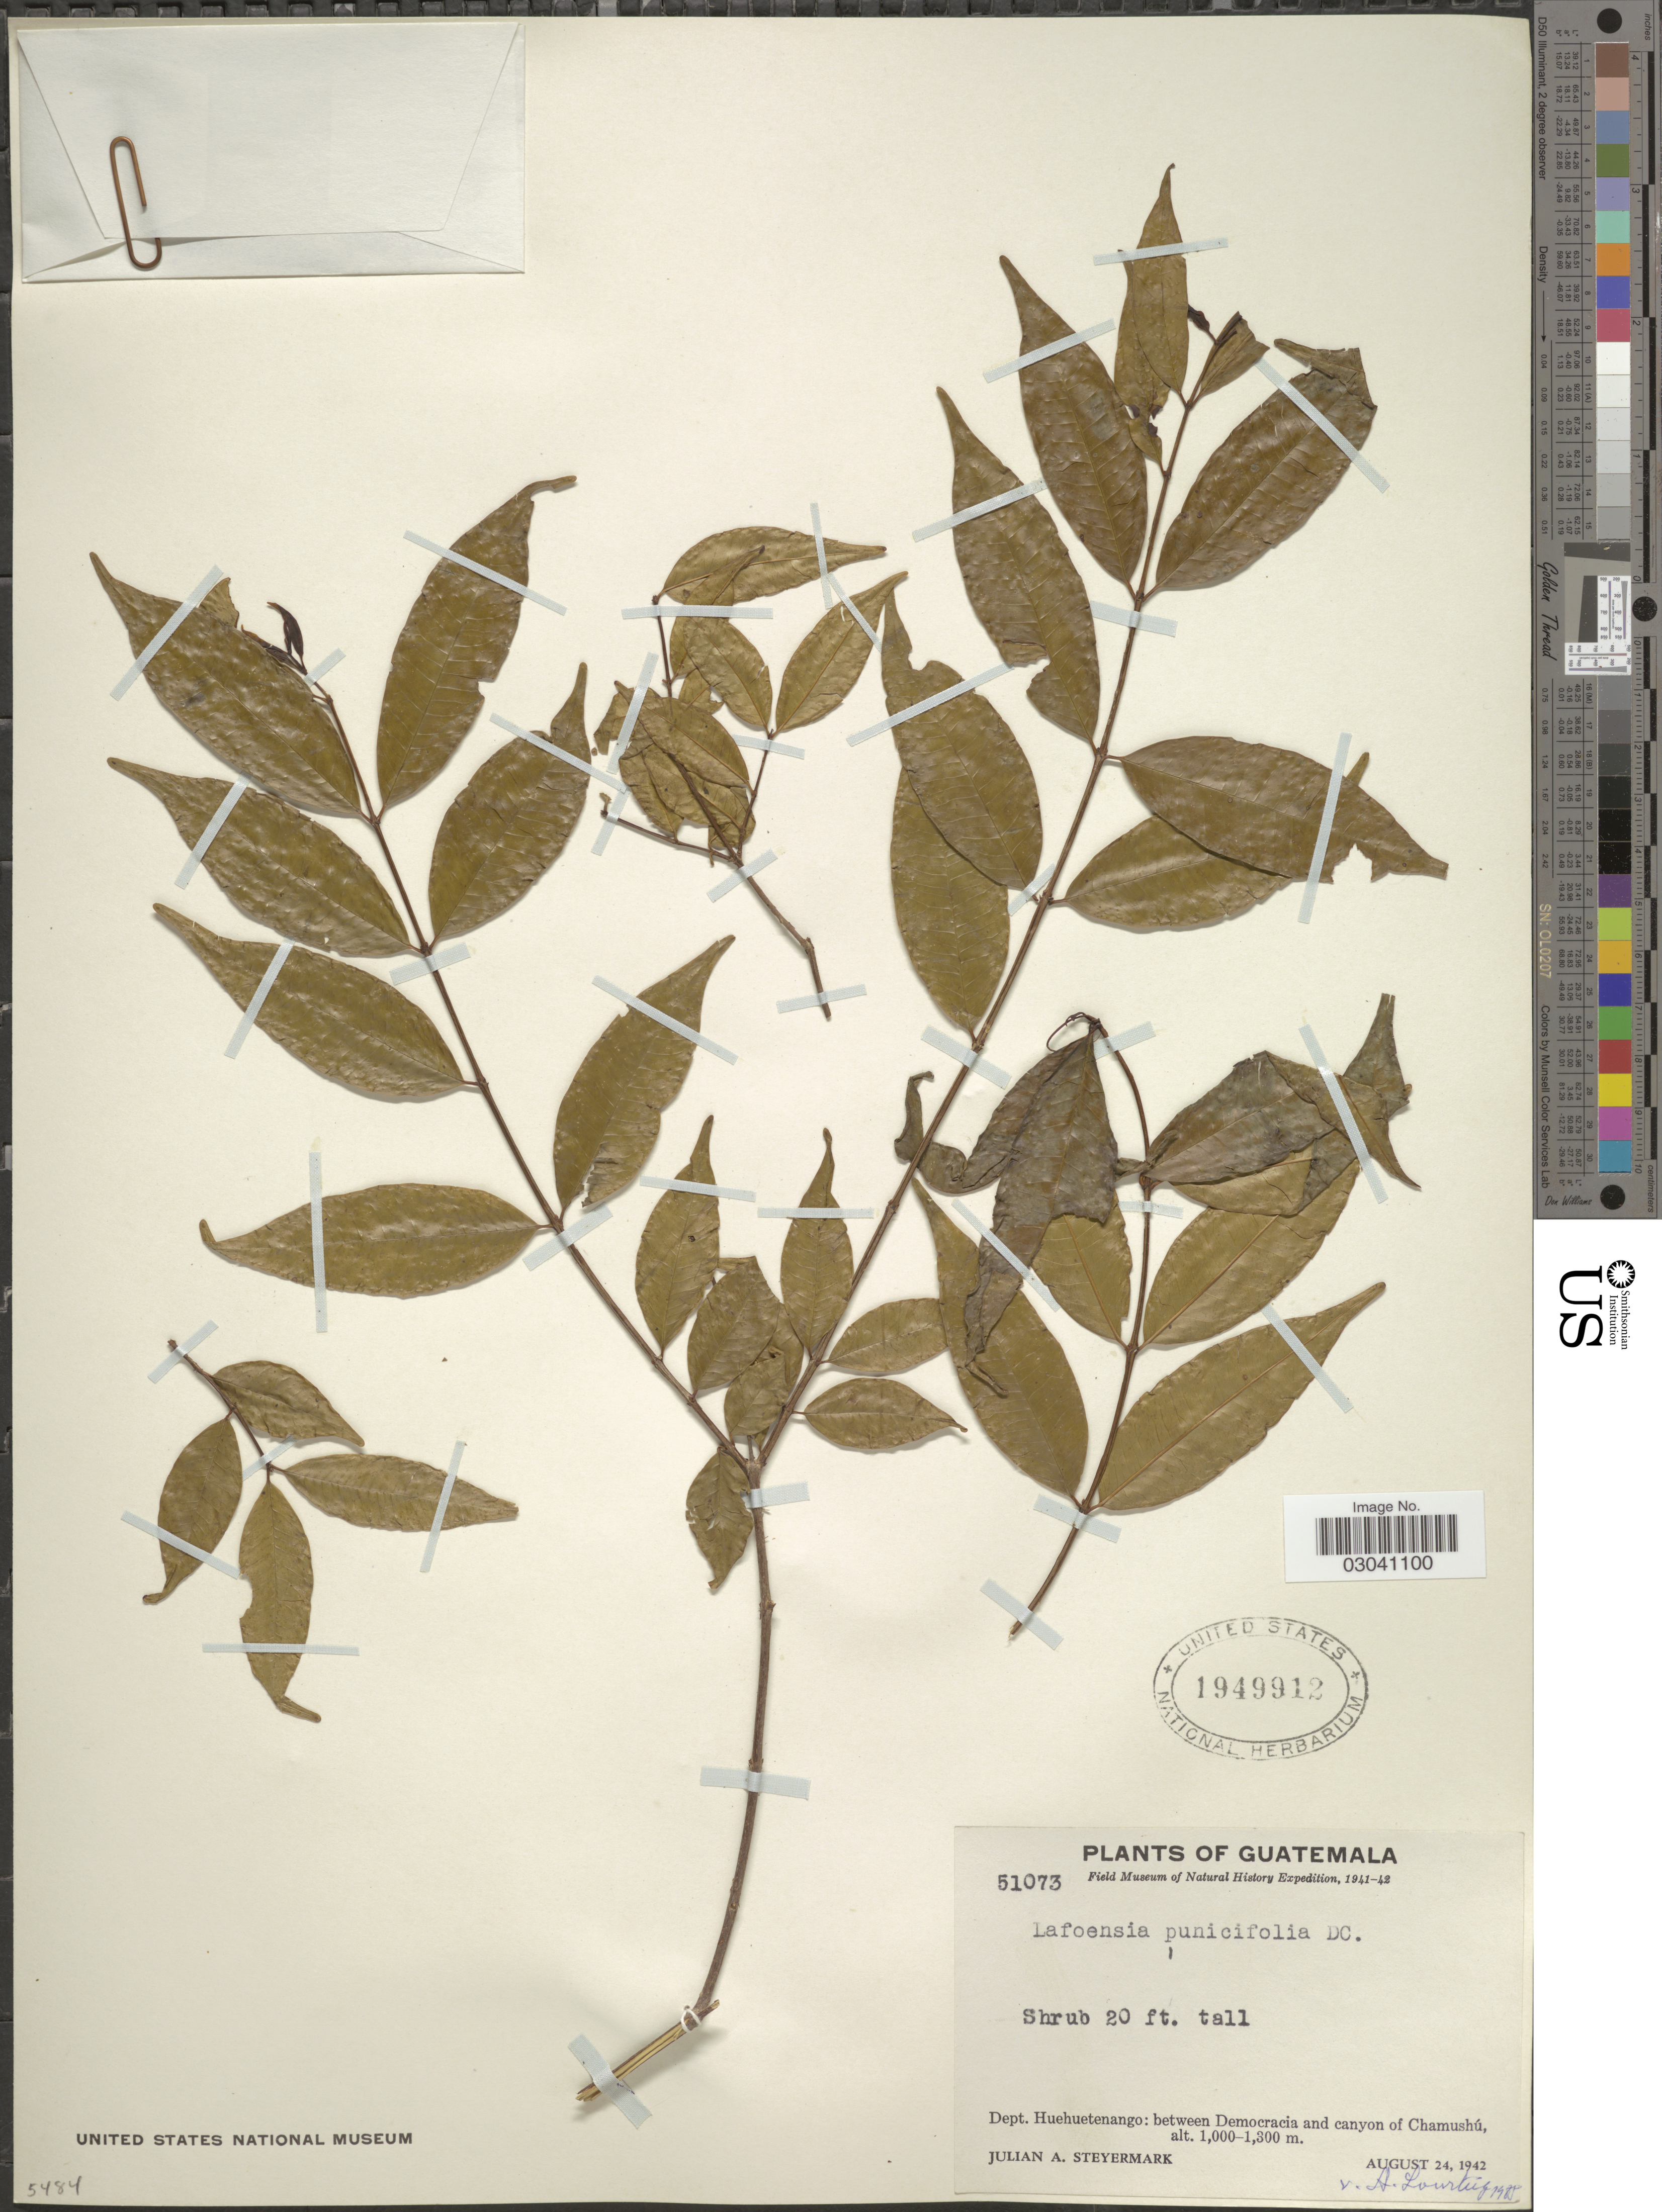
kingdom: Plantae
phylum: Tracheophyta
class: Magnoliopsida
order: Myrtales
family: Lythraceae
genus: Lafoensia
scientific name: Lafoensia punicifolia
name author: DC.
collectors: J. Steyermark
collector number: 51073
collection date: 1942-08-24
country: Guatemala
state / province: Huehuetenango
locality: Dept. Huehuetenango: between Democracia and canyon of Chamushú.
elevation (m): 1000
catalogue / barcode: US 1949912